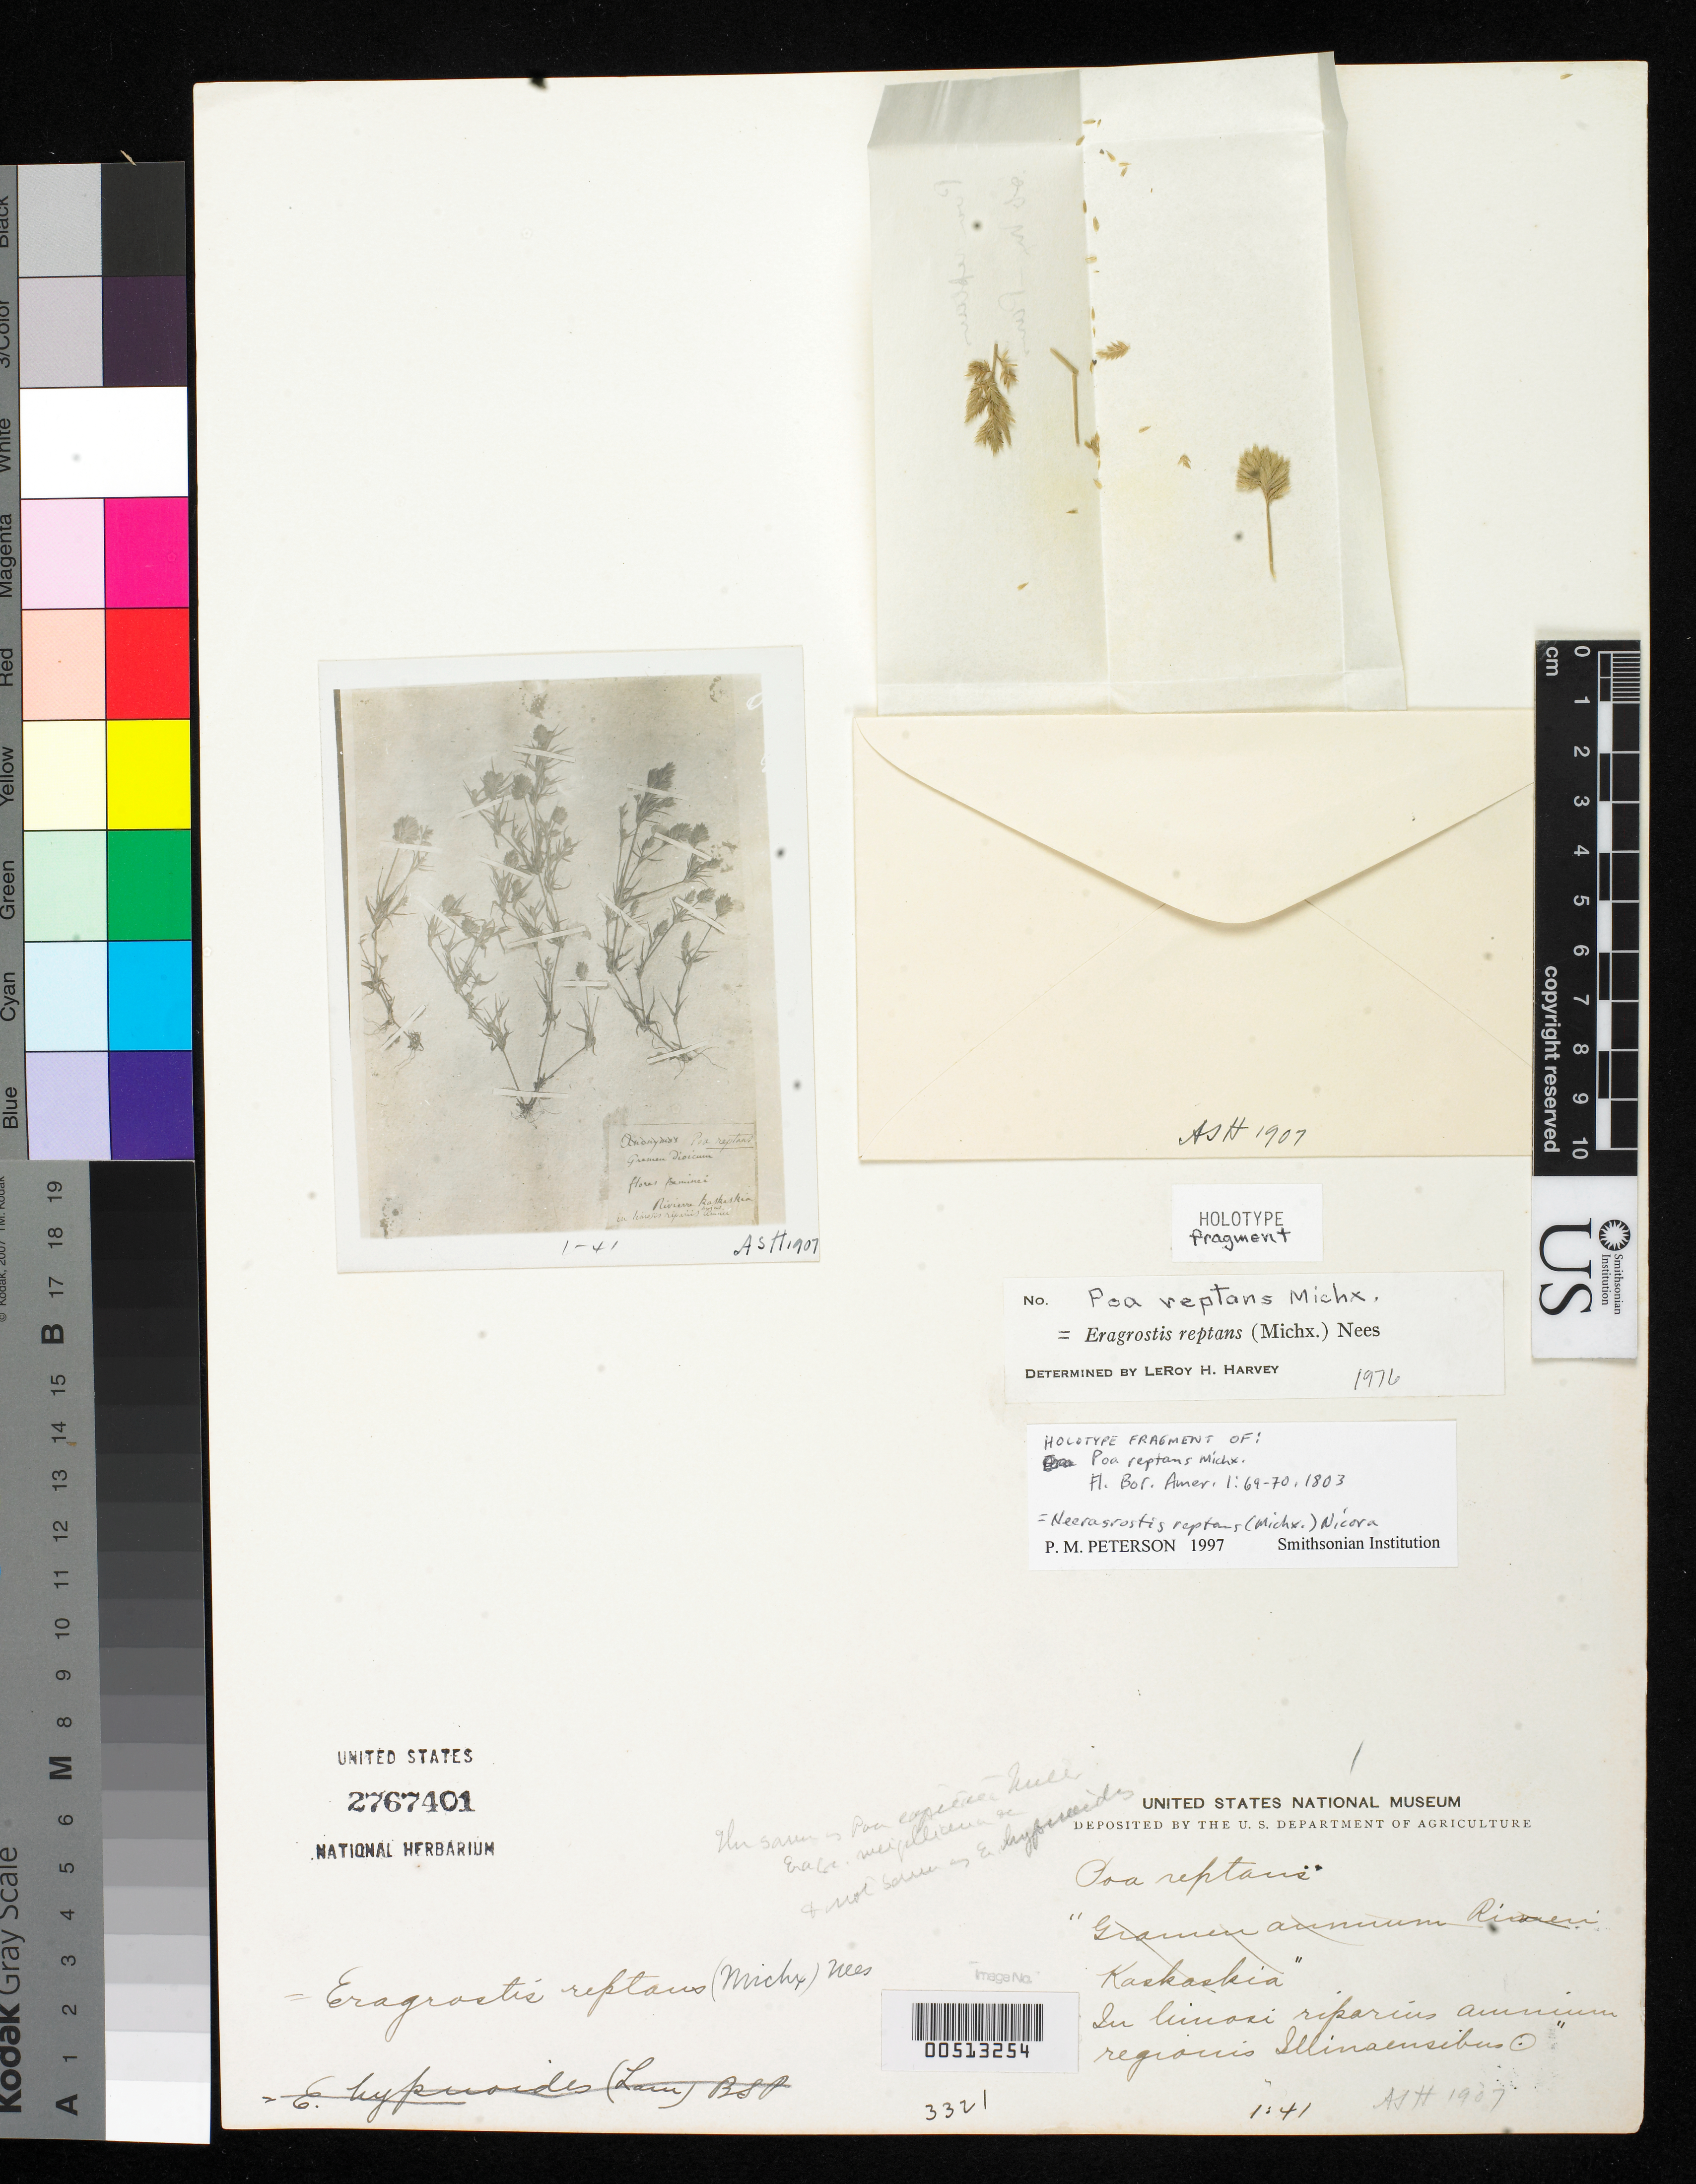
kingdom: Plantae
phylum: Tracheophyta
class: Liliopsida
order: Poales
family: Poaceae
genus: Poa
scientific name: Poa reptans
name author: Michx.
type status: Type Fragment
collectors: A. Michaux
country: United States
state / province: Illinois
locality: In linosi riparius amnium regionis Illinaensibus.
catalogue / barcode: US 2767401